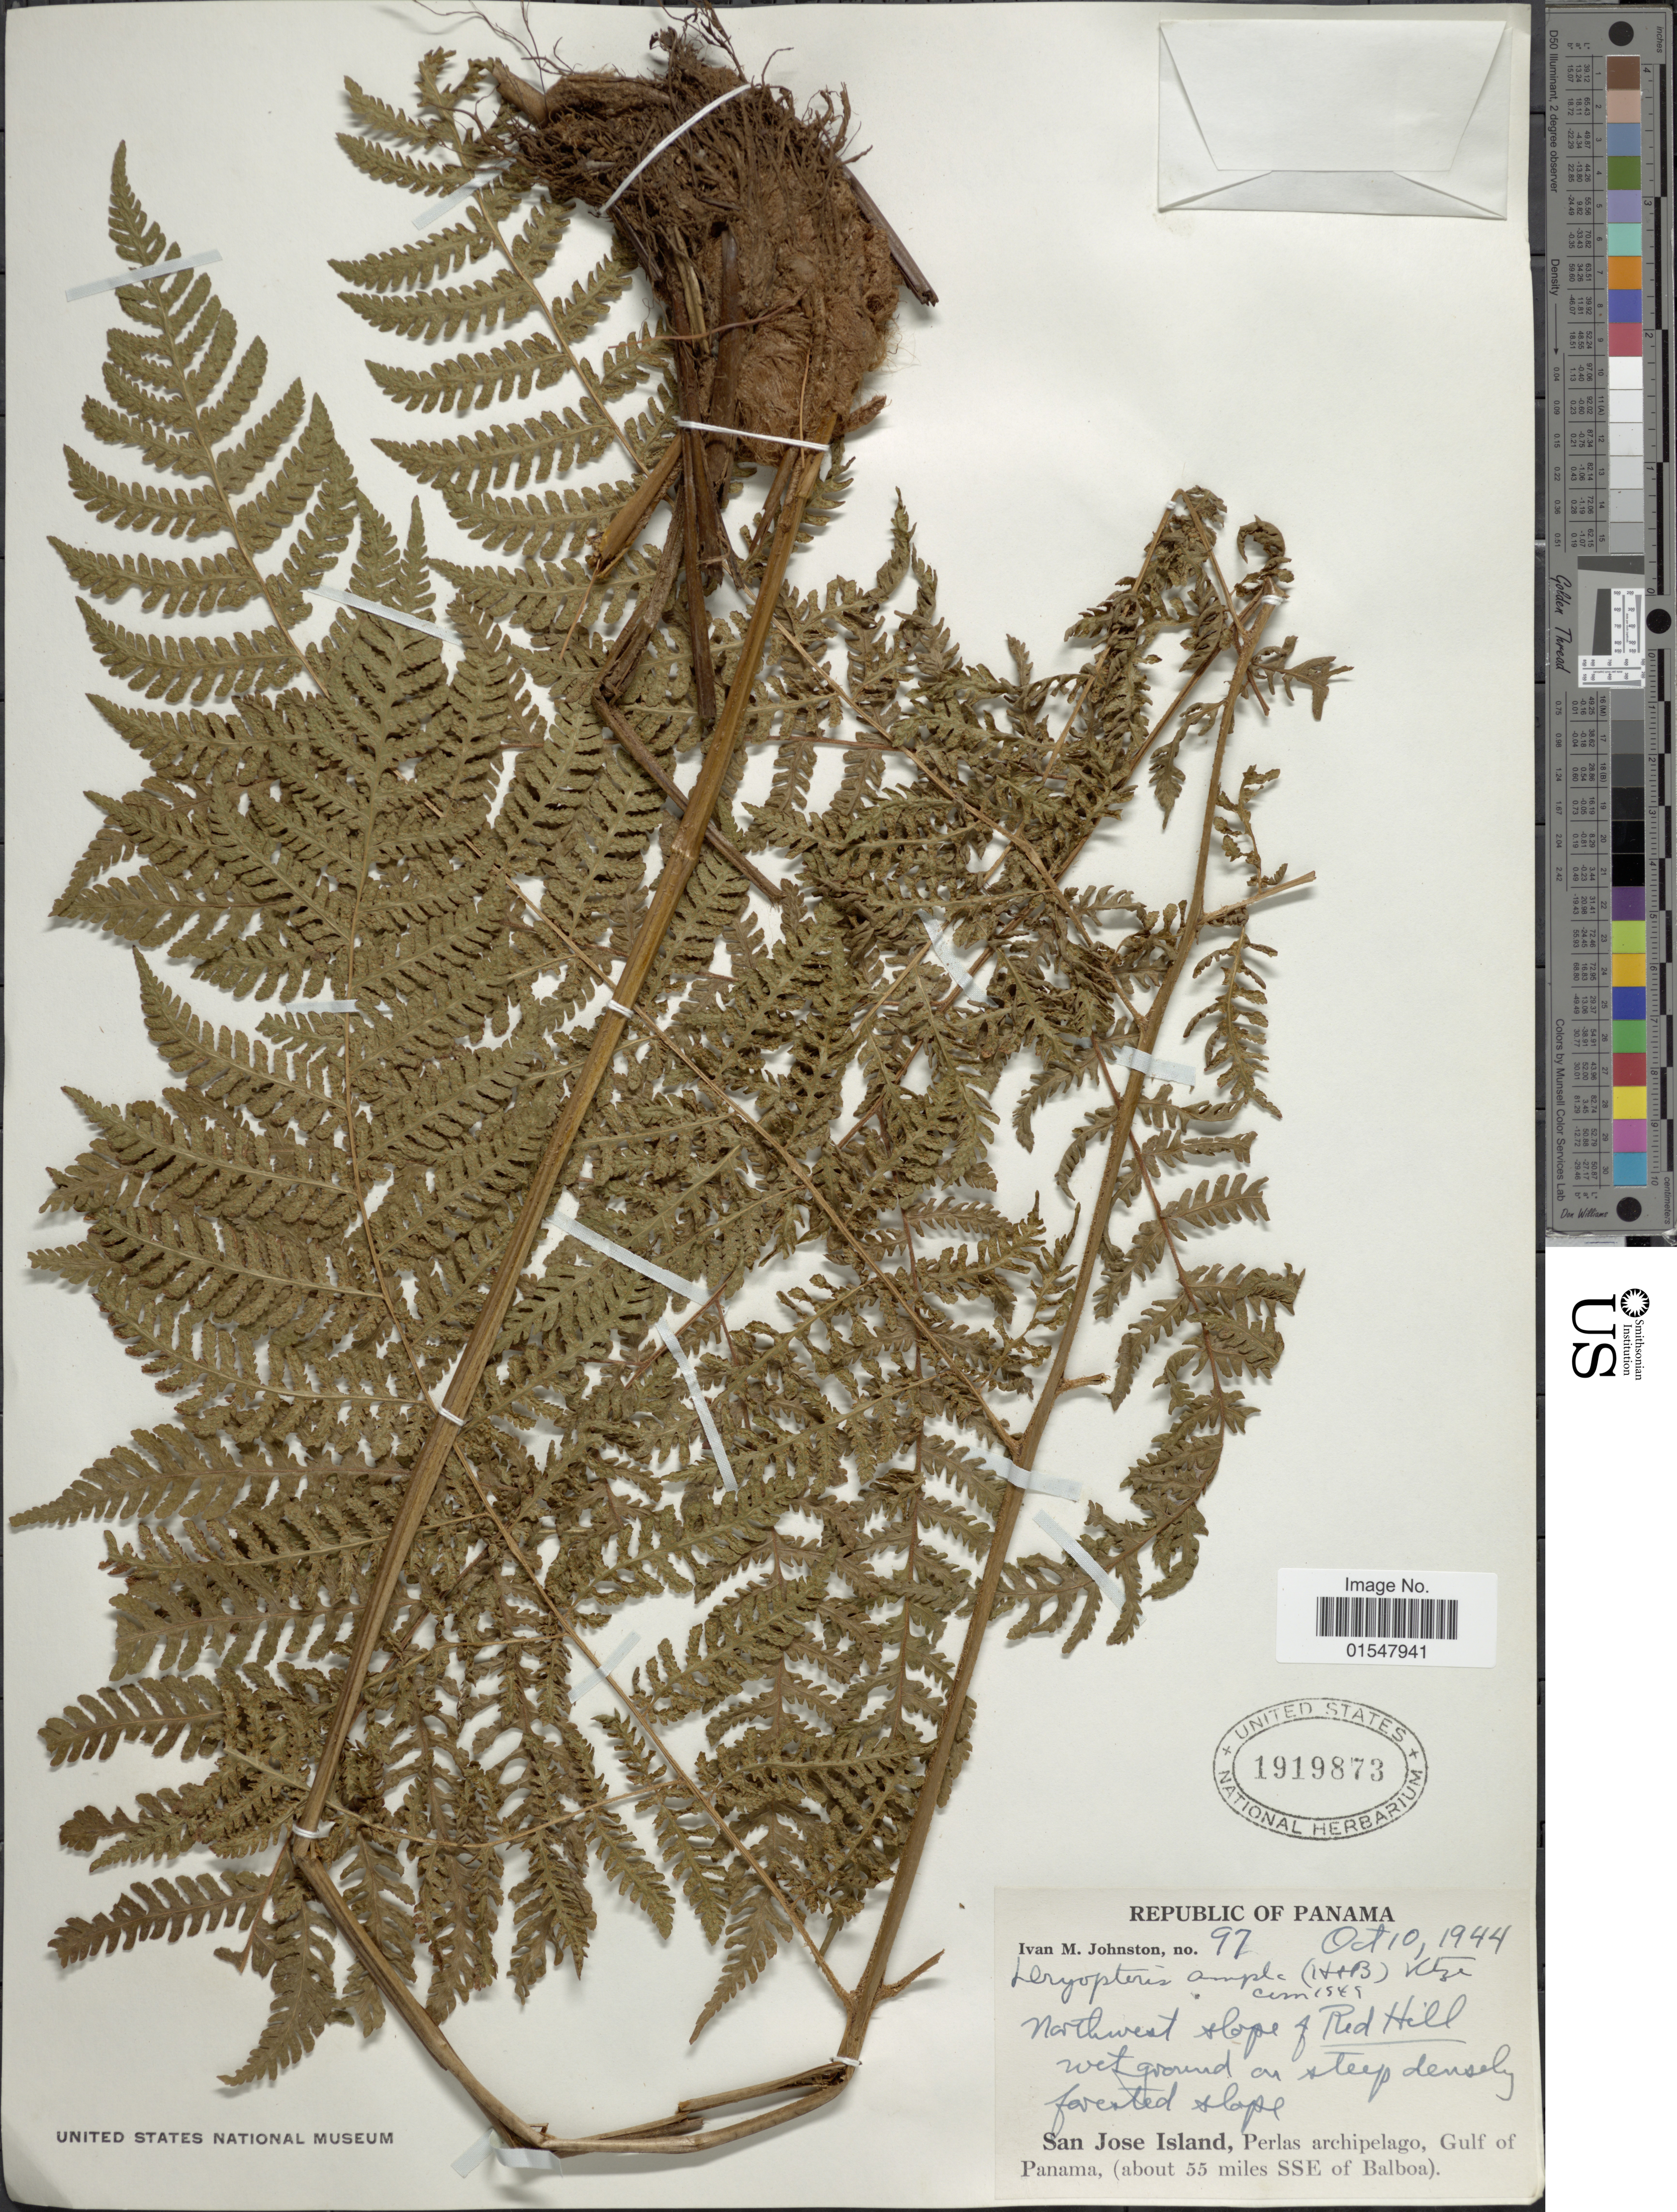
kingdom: Plantae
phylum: Tracheophyta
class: Polypodiopsida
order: Polypodiales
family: Dryopteridaceae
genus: Ctenitis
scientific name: Ctenitis sloanei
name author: (Poepp. ex Spreng.) C.V. Morton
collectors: I.M. Johnston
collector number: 97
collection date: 1944-10-10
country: Panama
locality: Panama, northwest slope of Red Hill. San Jose Island, Perlas archipelago, Gulf of Panama (about 55 miles SSE of Balboa)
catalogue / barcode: US 1919873